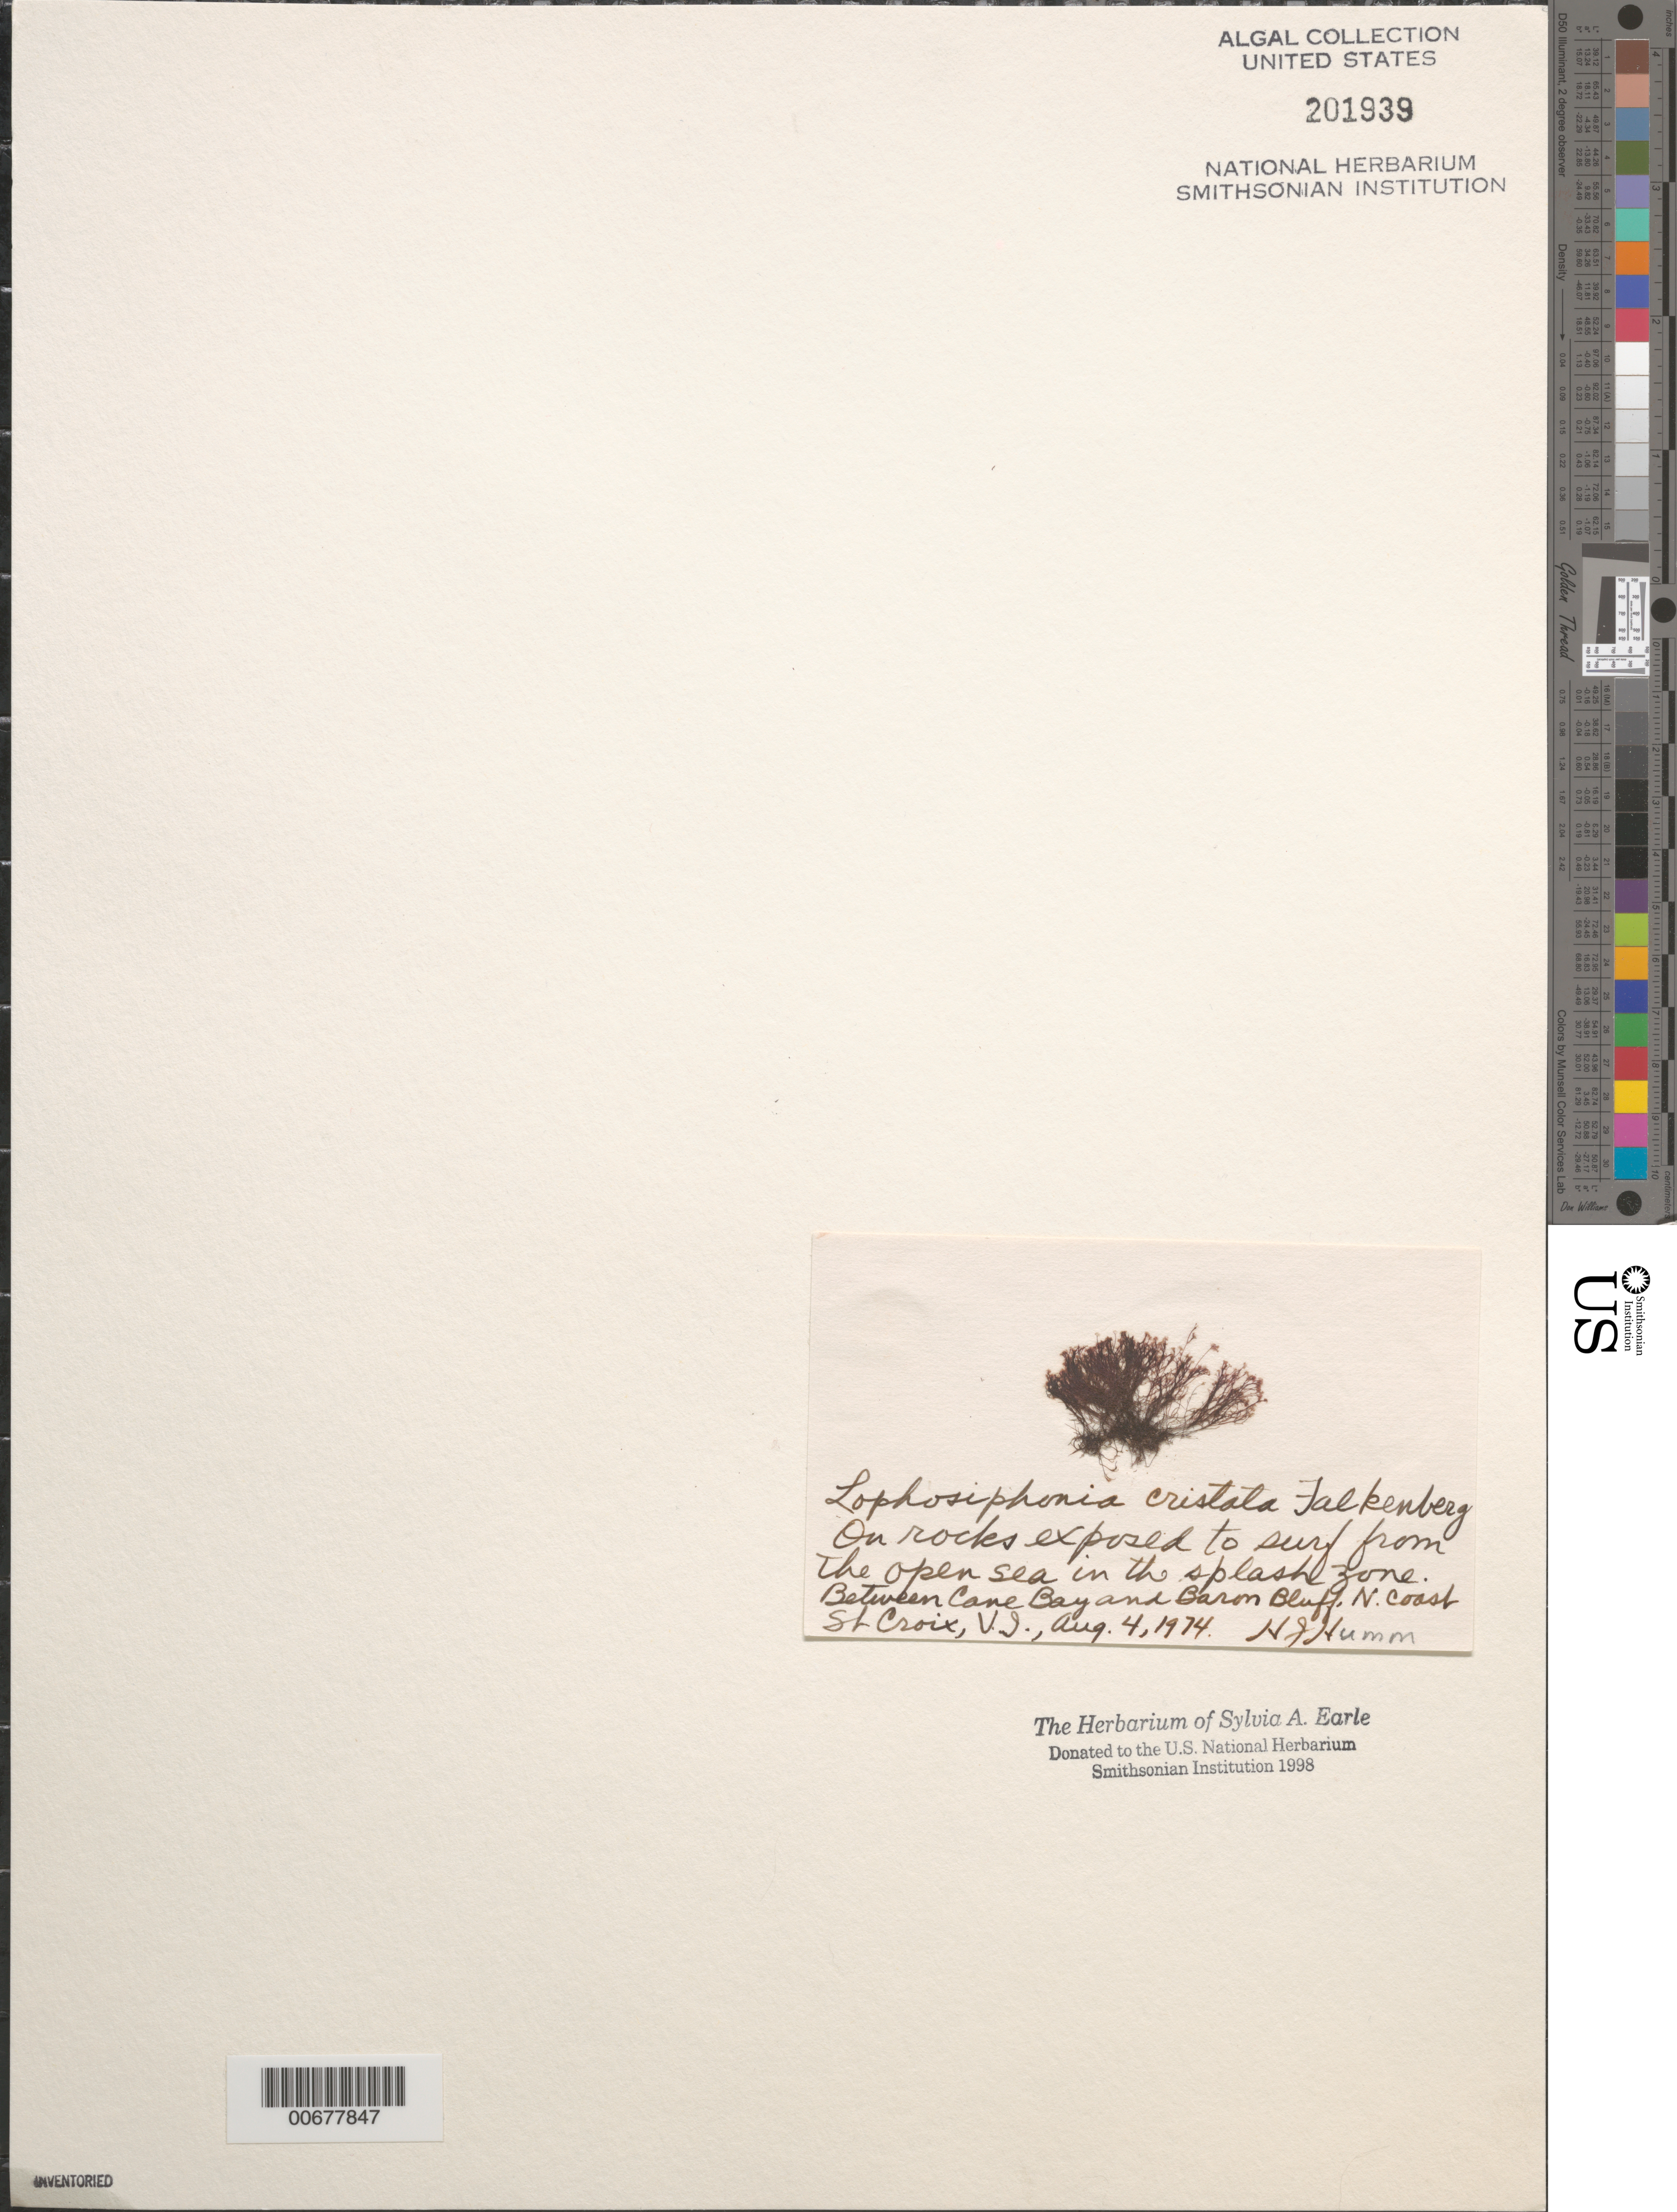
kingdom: Plantae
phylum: Rhodophyta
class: Florideophyceae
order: Ceramiales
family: Rhodomelaceae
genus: Lophosiphonia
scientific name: Lophosiphonia cristata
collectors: H. J. Humm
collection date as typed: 04 Aug 1974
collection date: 1974-08-04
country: U.S. Virgin Islands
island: St. Croix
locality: Between Cane Bay and Baron Bluff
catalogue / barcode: US 201939